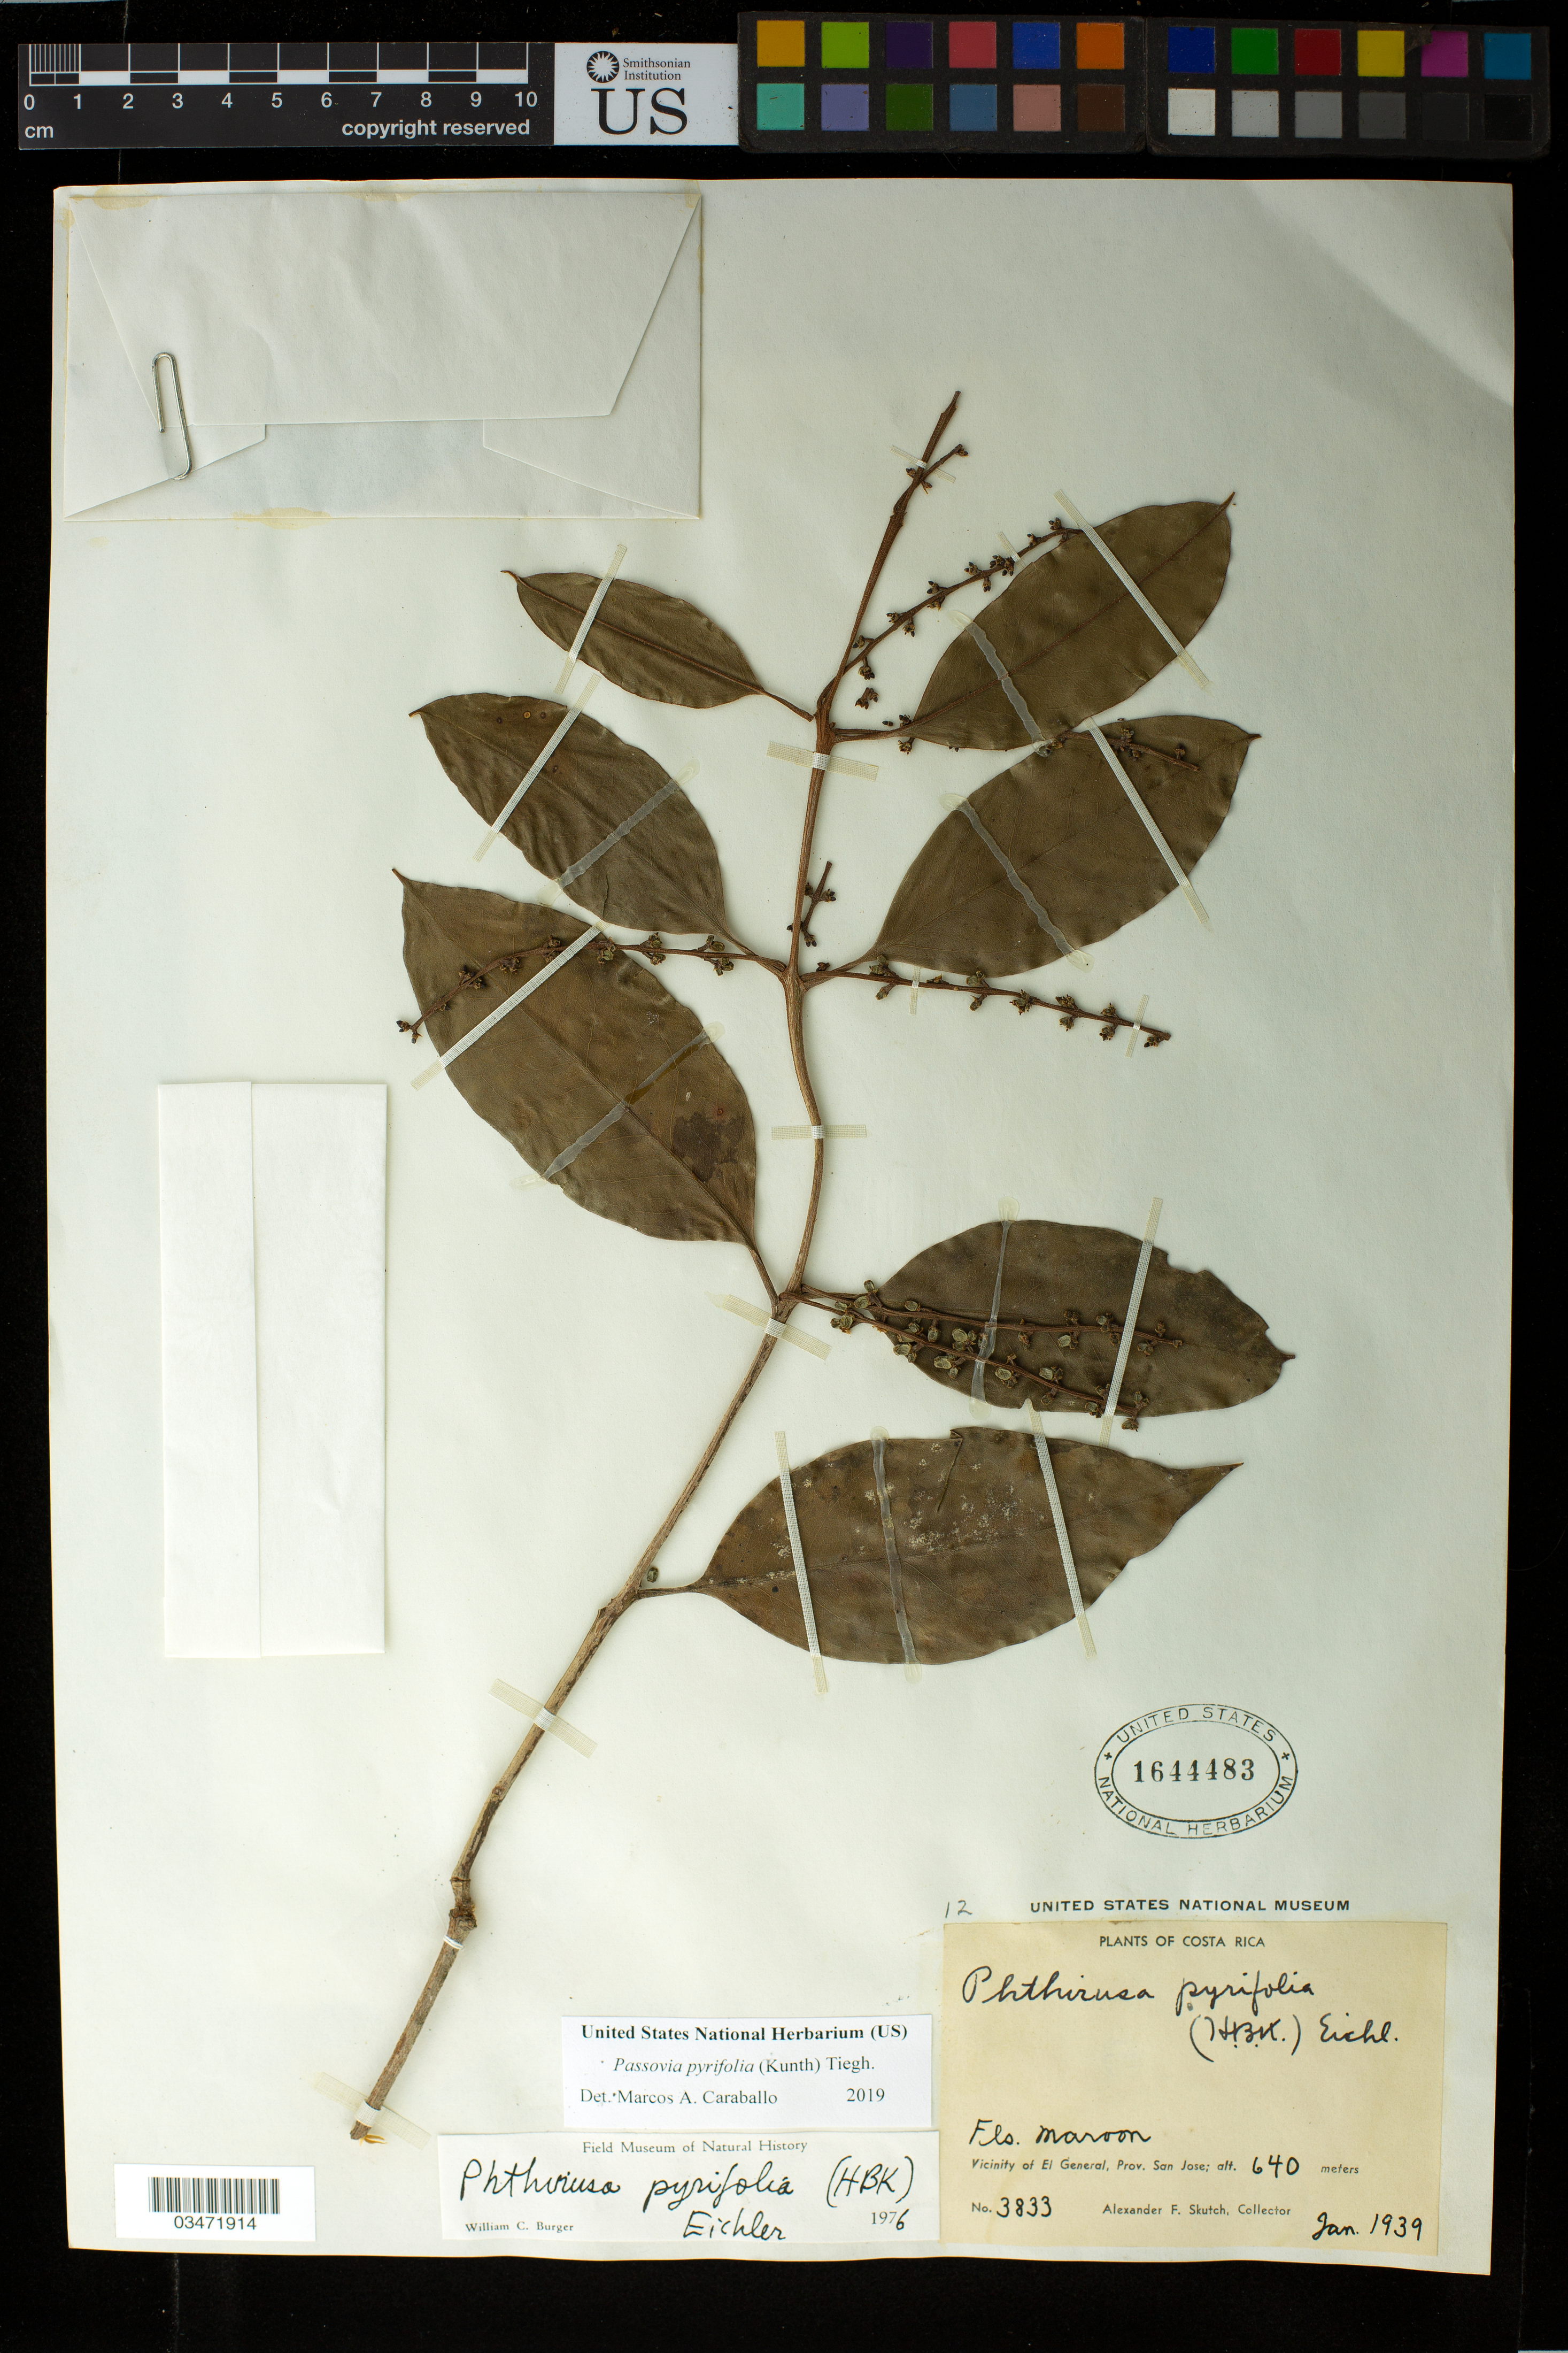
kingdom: Plantae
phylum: Tracheophyta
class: Magnoliopsida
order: Santalales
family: Loranthaceae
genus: Passovia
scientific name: Passovia pyrifolia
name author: (Kunth) Tiegh.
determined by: Caraballo-Ortiz, Marcos A., (MISS), University of Mississippi (UNITED STATES)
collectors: A. F. Skutch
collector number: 3833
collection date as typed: Jan 1939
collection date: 1939-01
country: Costa Rica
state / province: San José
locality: El General, vicinity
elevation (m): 640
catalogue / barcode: US 1644483